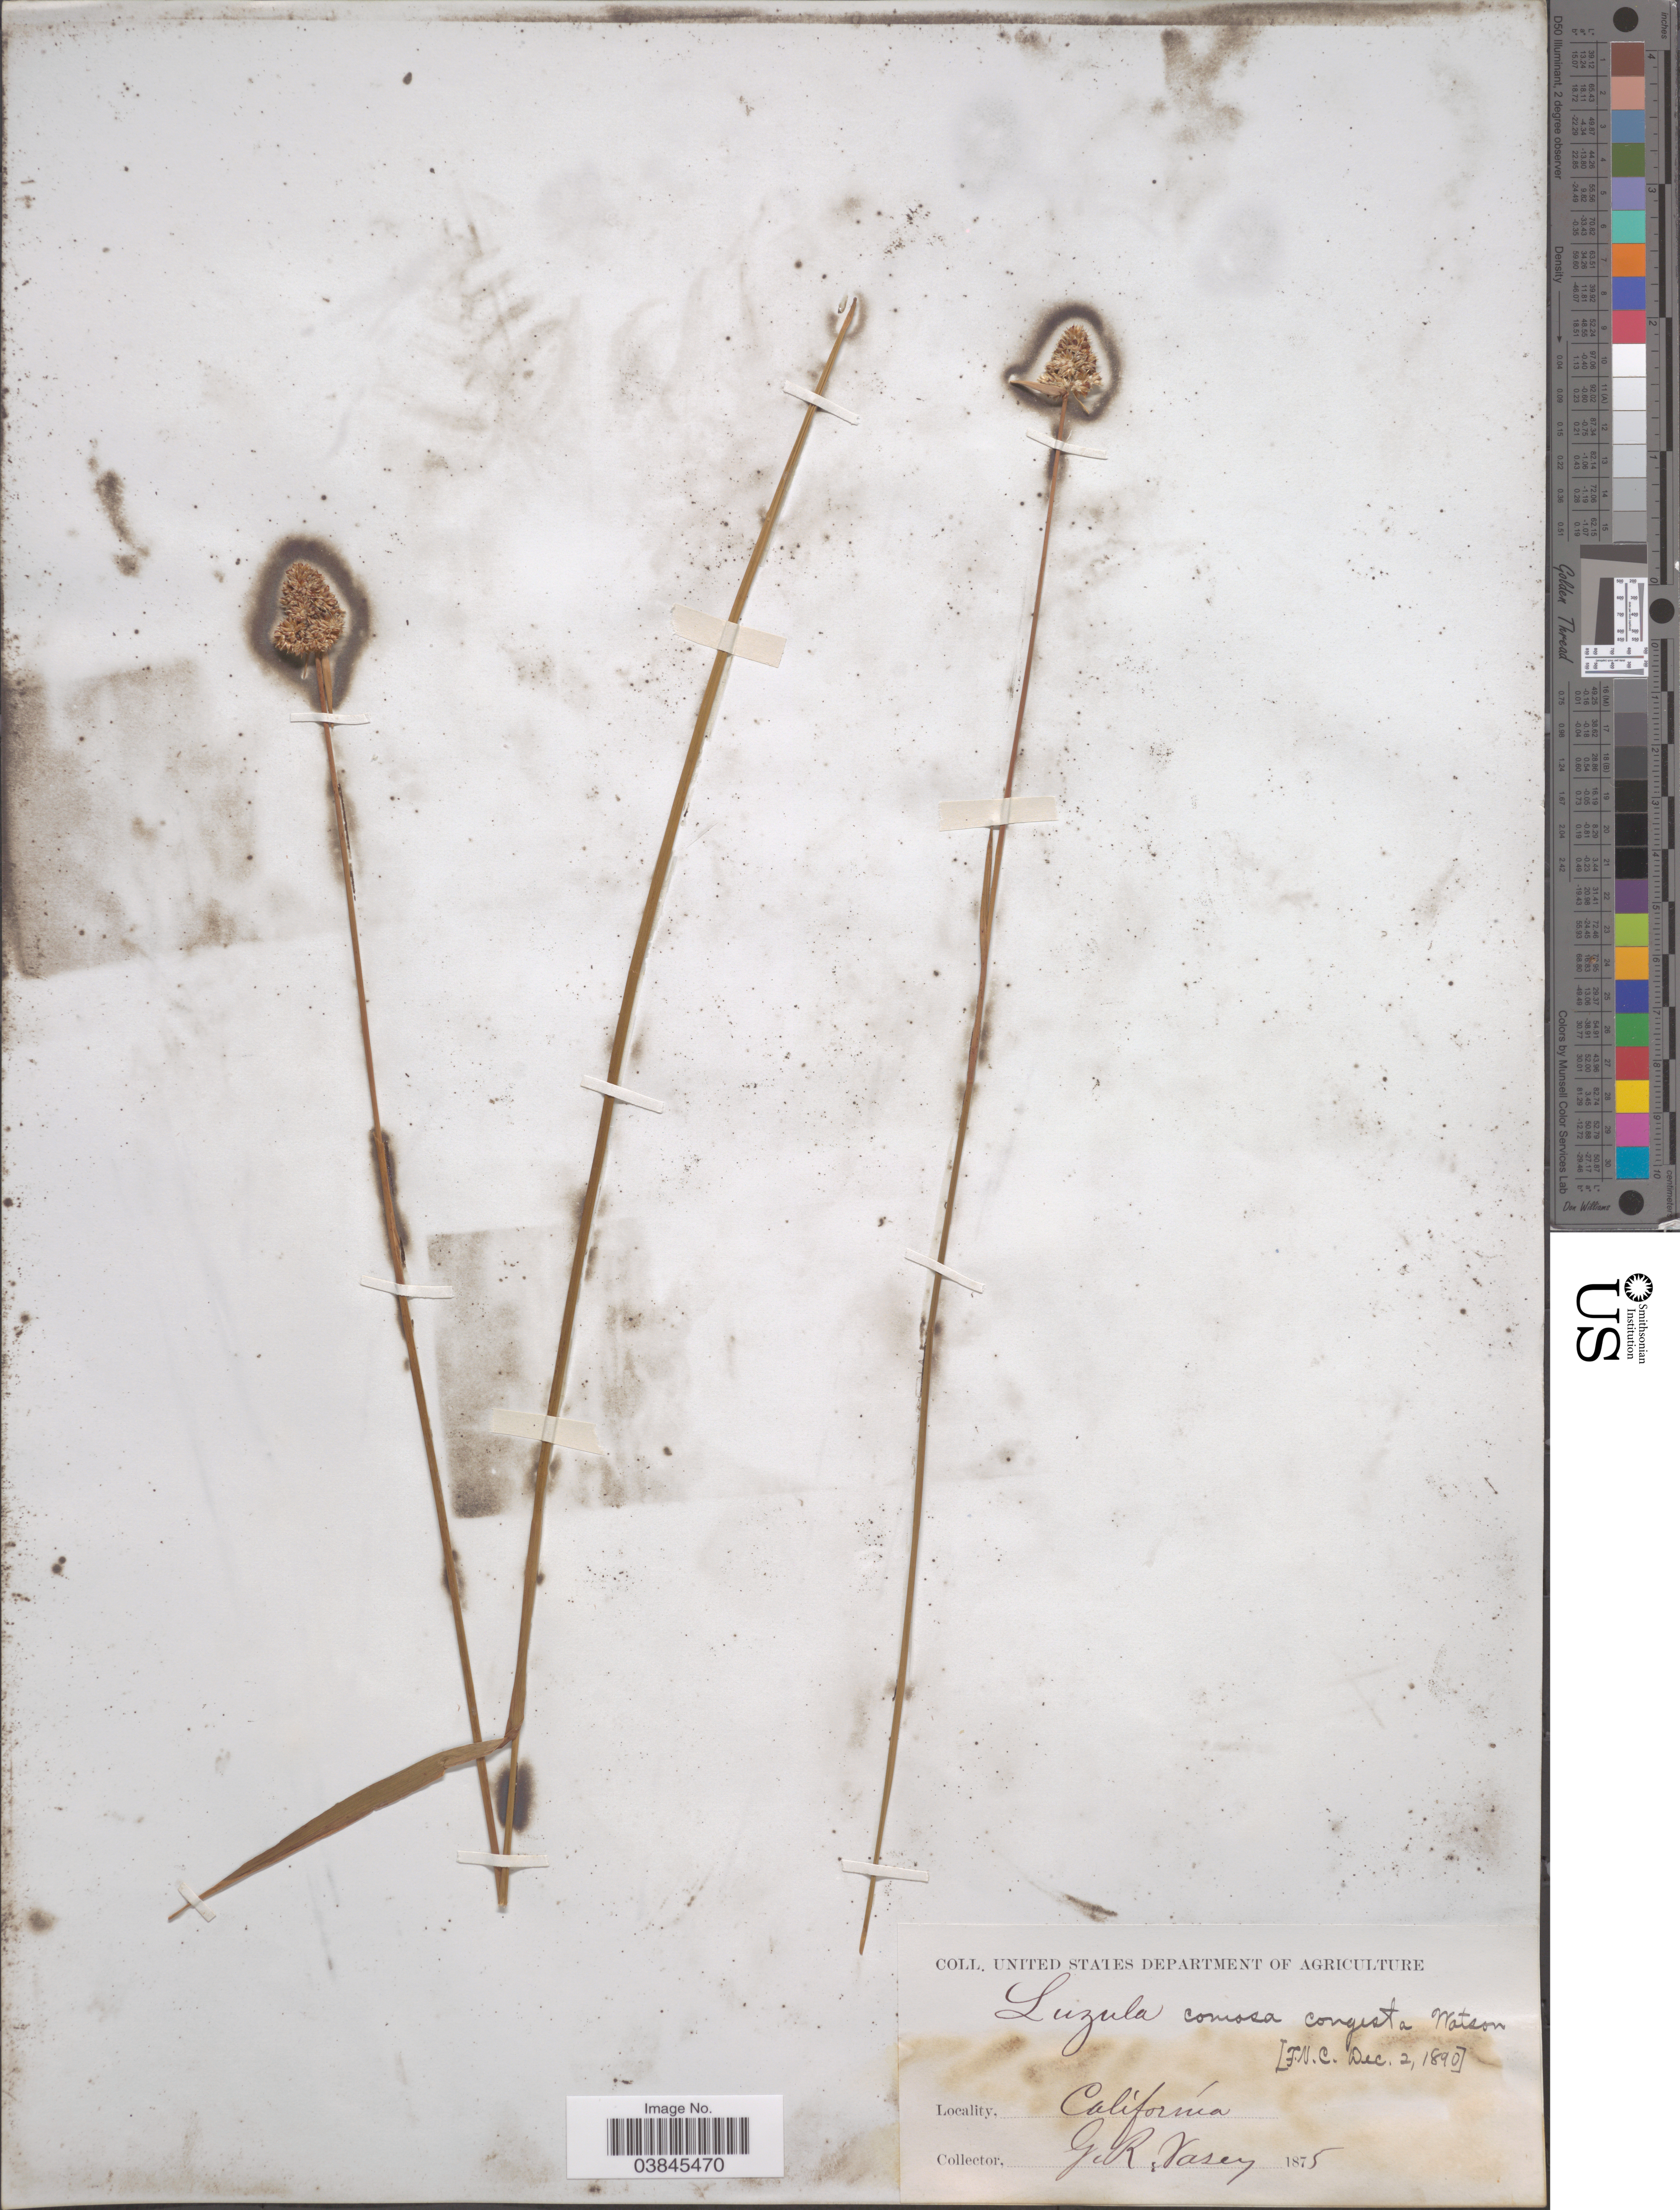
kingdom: Plantae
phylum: Tracheophyta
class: Liliopsida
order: Poales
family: Juncaceae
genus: Luzula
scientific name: Luzula campestris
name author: (L.) DC.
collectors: G. R. Vasey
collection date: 1875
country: United States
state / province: California